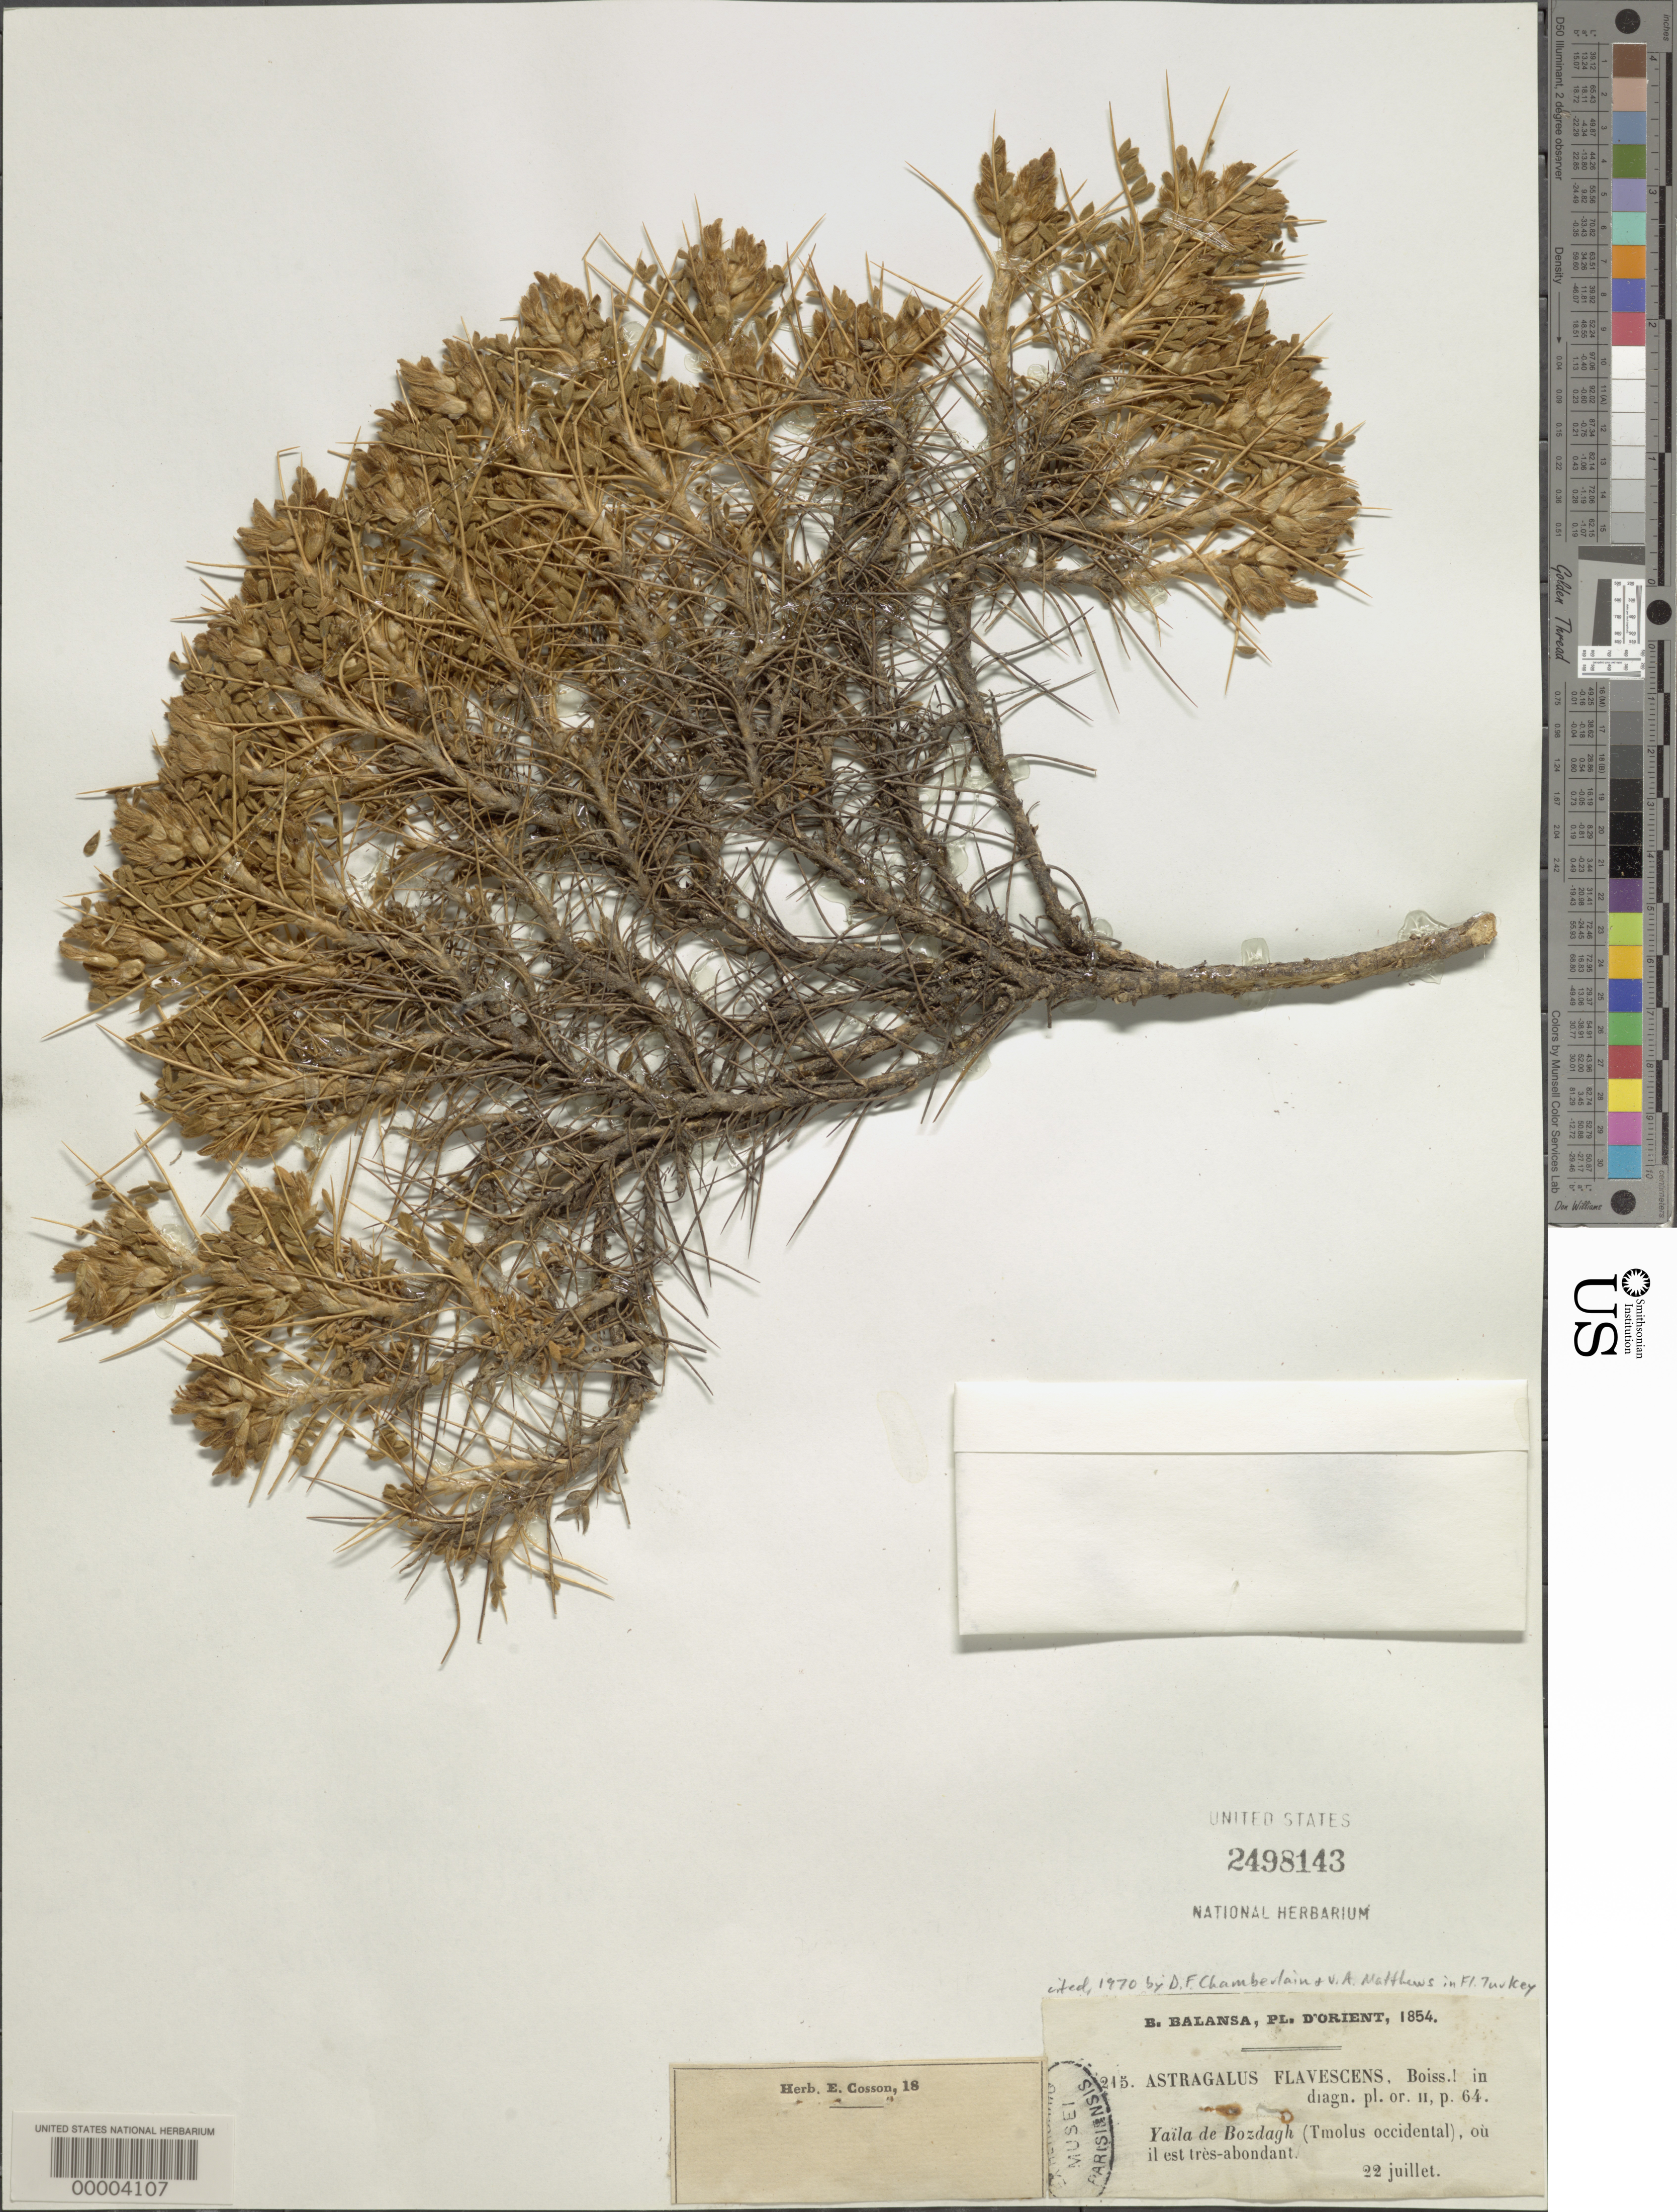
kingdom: Plantae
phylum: Tracheophyta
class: Magnoliopsida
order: Fabales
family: Fabaceae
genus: Astragalus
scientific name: Astragalus flavescens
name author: Boiss.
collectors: B. Balansa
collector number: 215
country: Turkey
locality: Sardes Boz Dag, Tmoli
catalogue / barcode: US 2498143